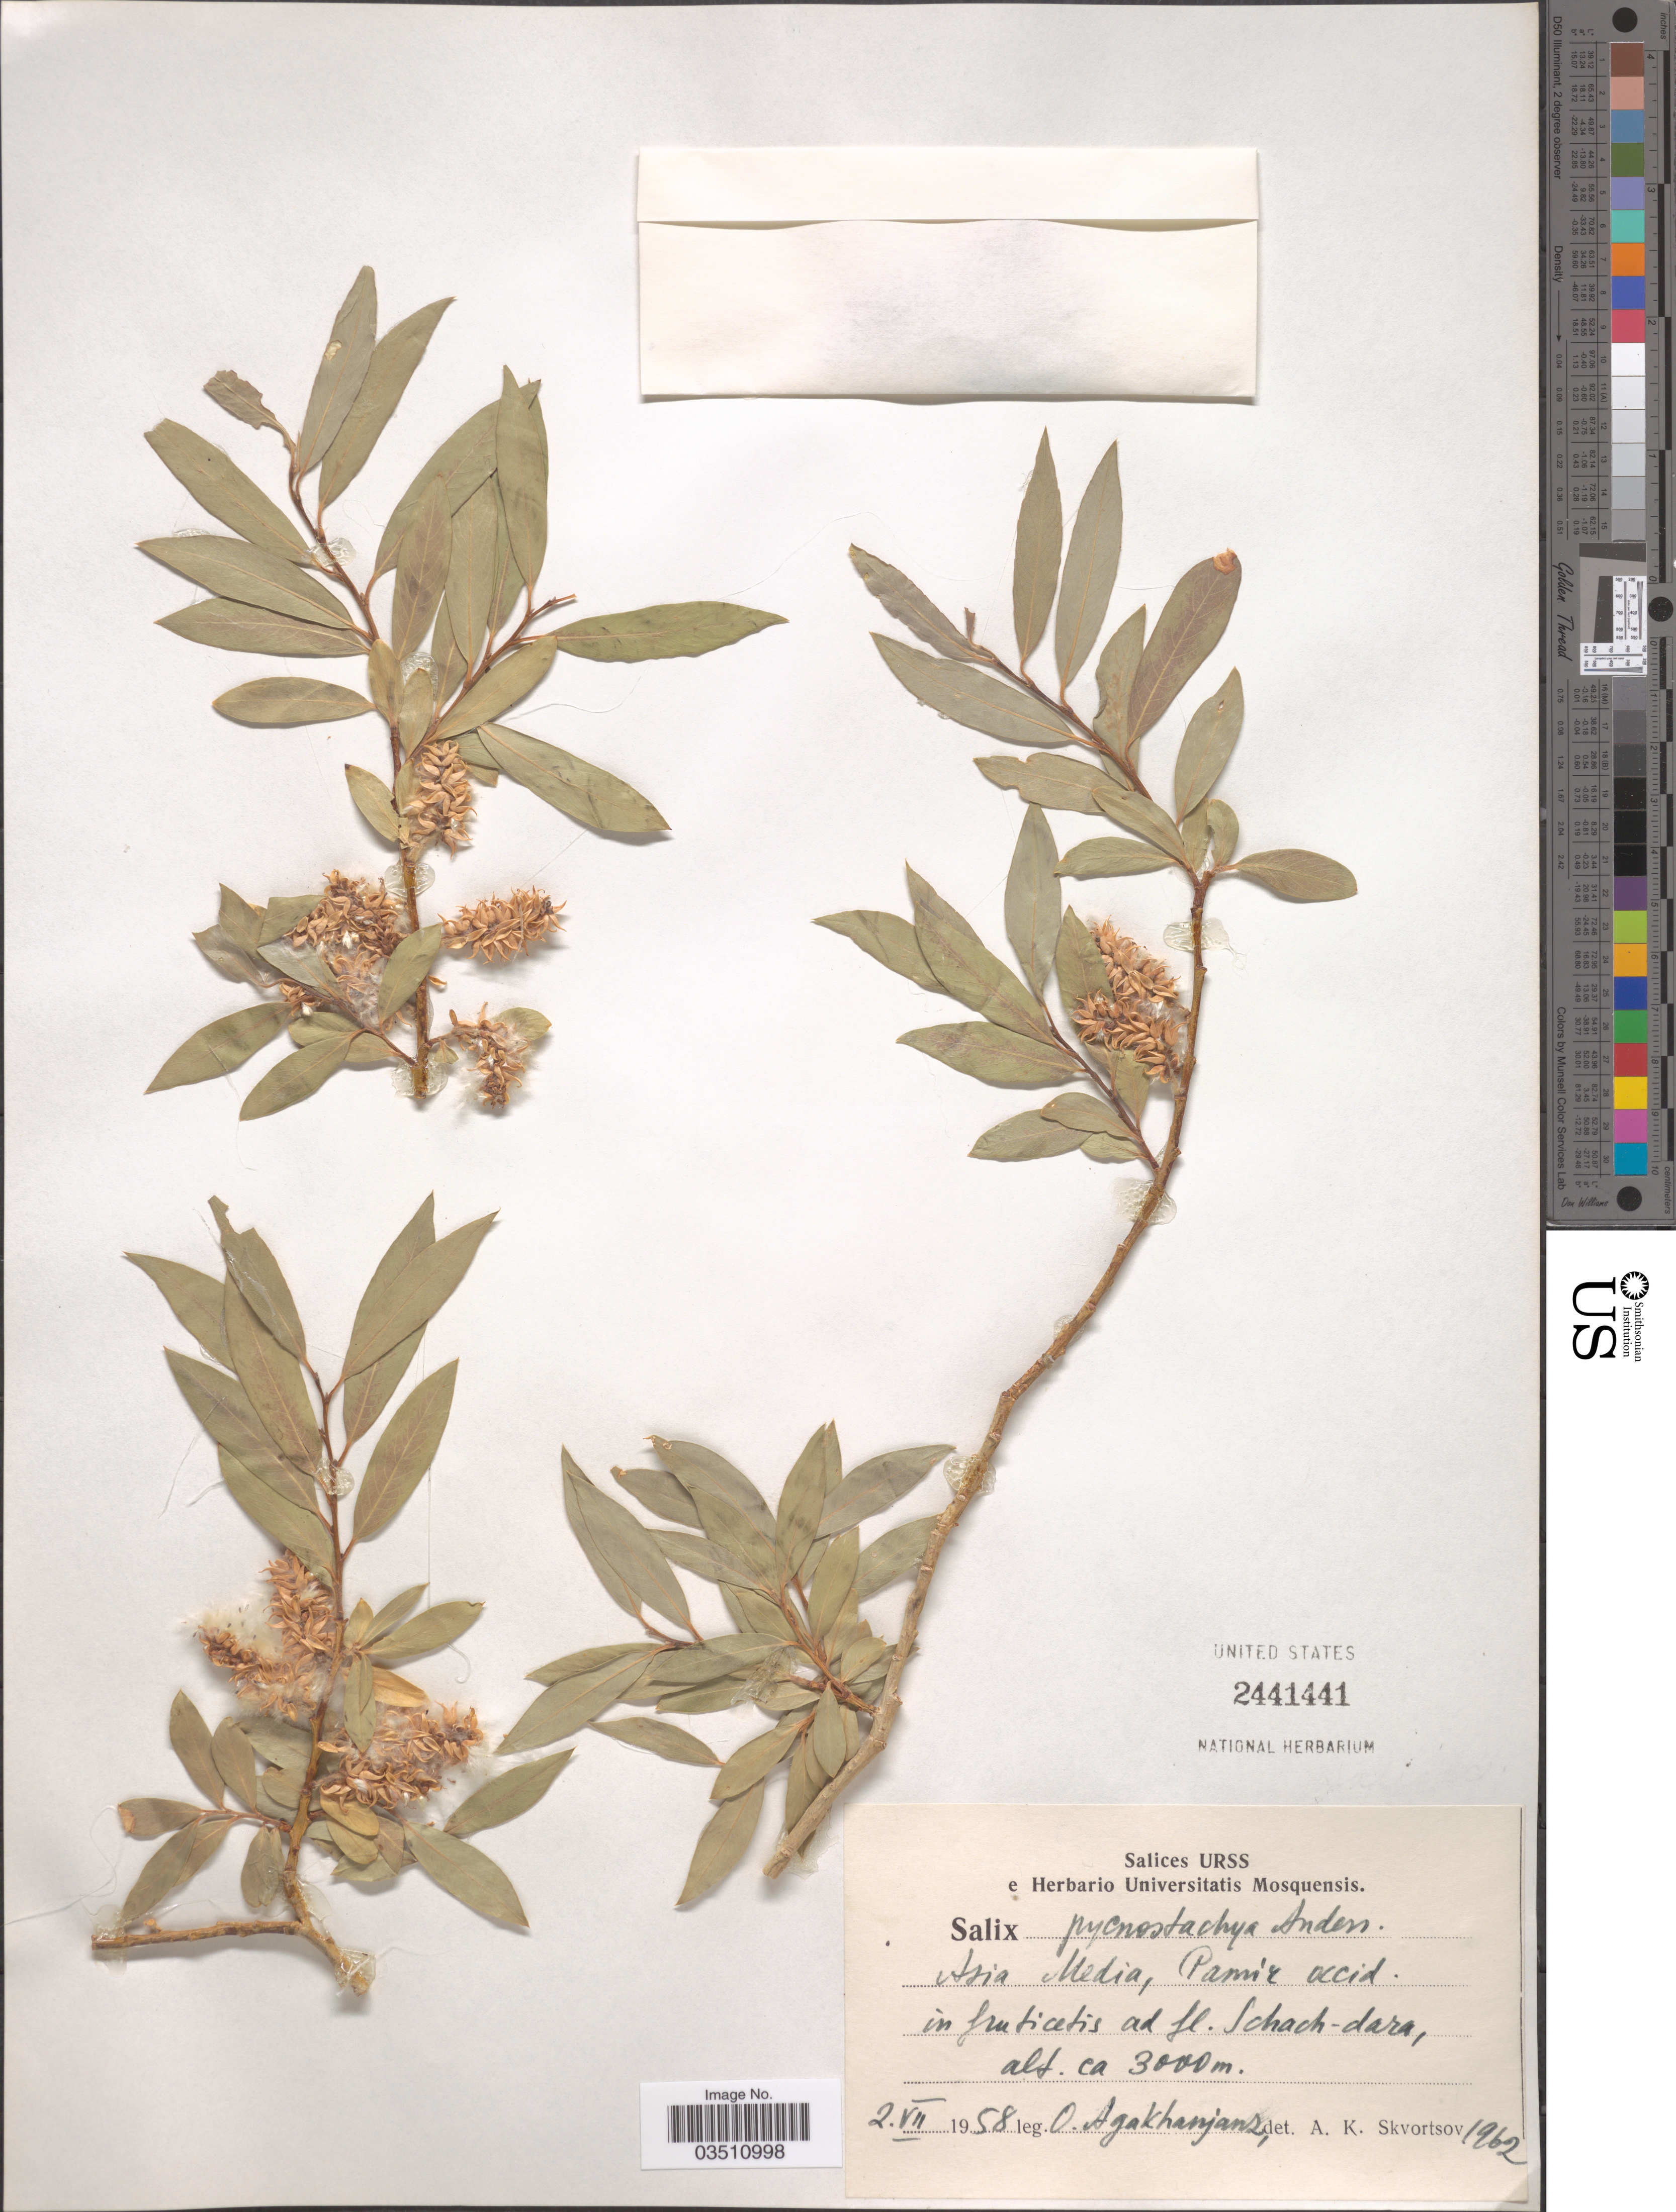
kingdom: Plantae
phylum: Tracheophyta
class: Magnoliopsida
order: Malpighiales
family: Salicaceae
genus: Salix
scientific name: Salix pycnostachya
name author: Andersson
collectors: O. Agakhanjanz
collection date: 1958-07-02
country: Tajikistan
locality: Asia Media, Pamir occid. in fruticetis ad fl. Schach-dara.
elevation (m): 3000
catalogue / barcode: US 2441441